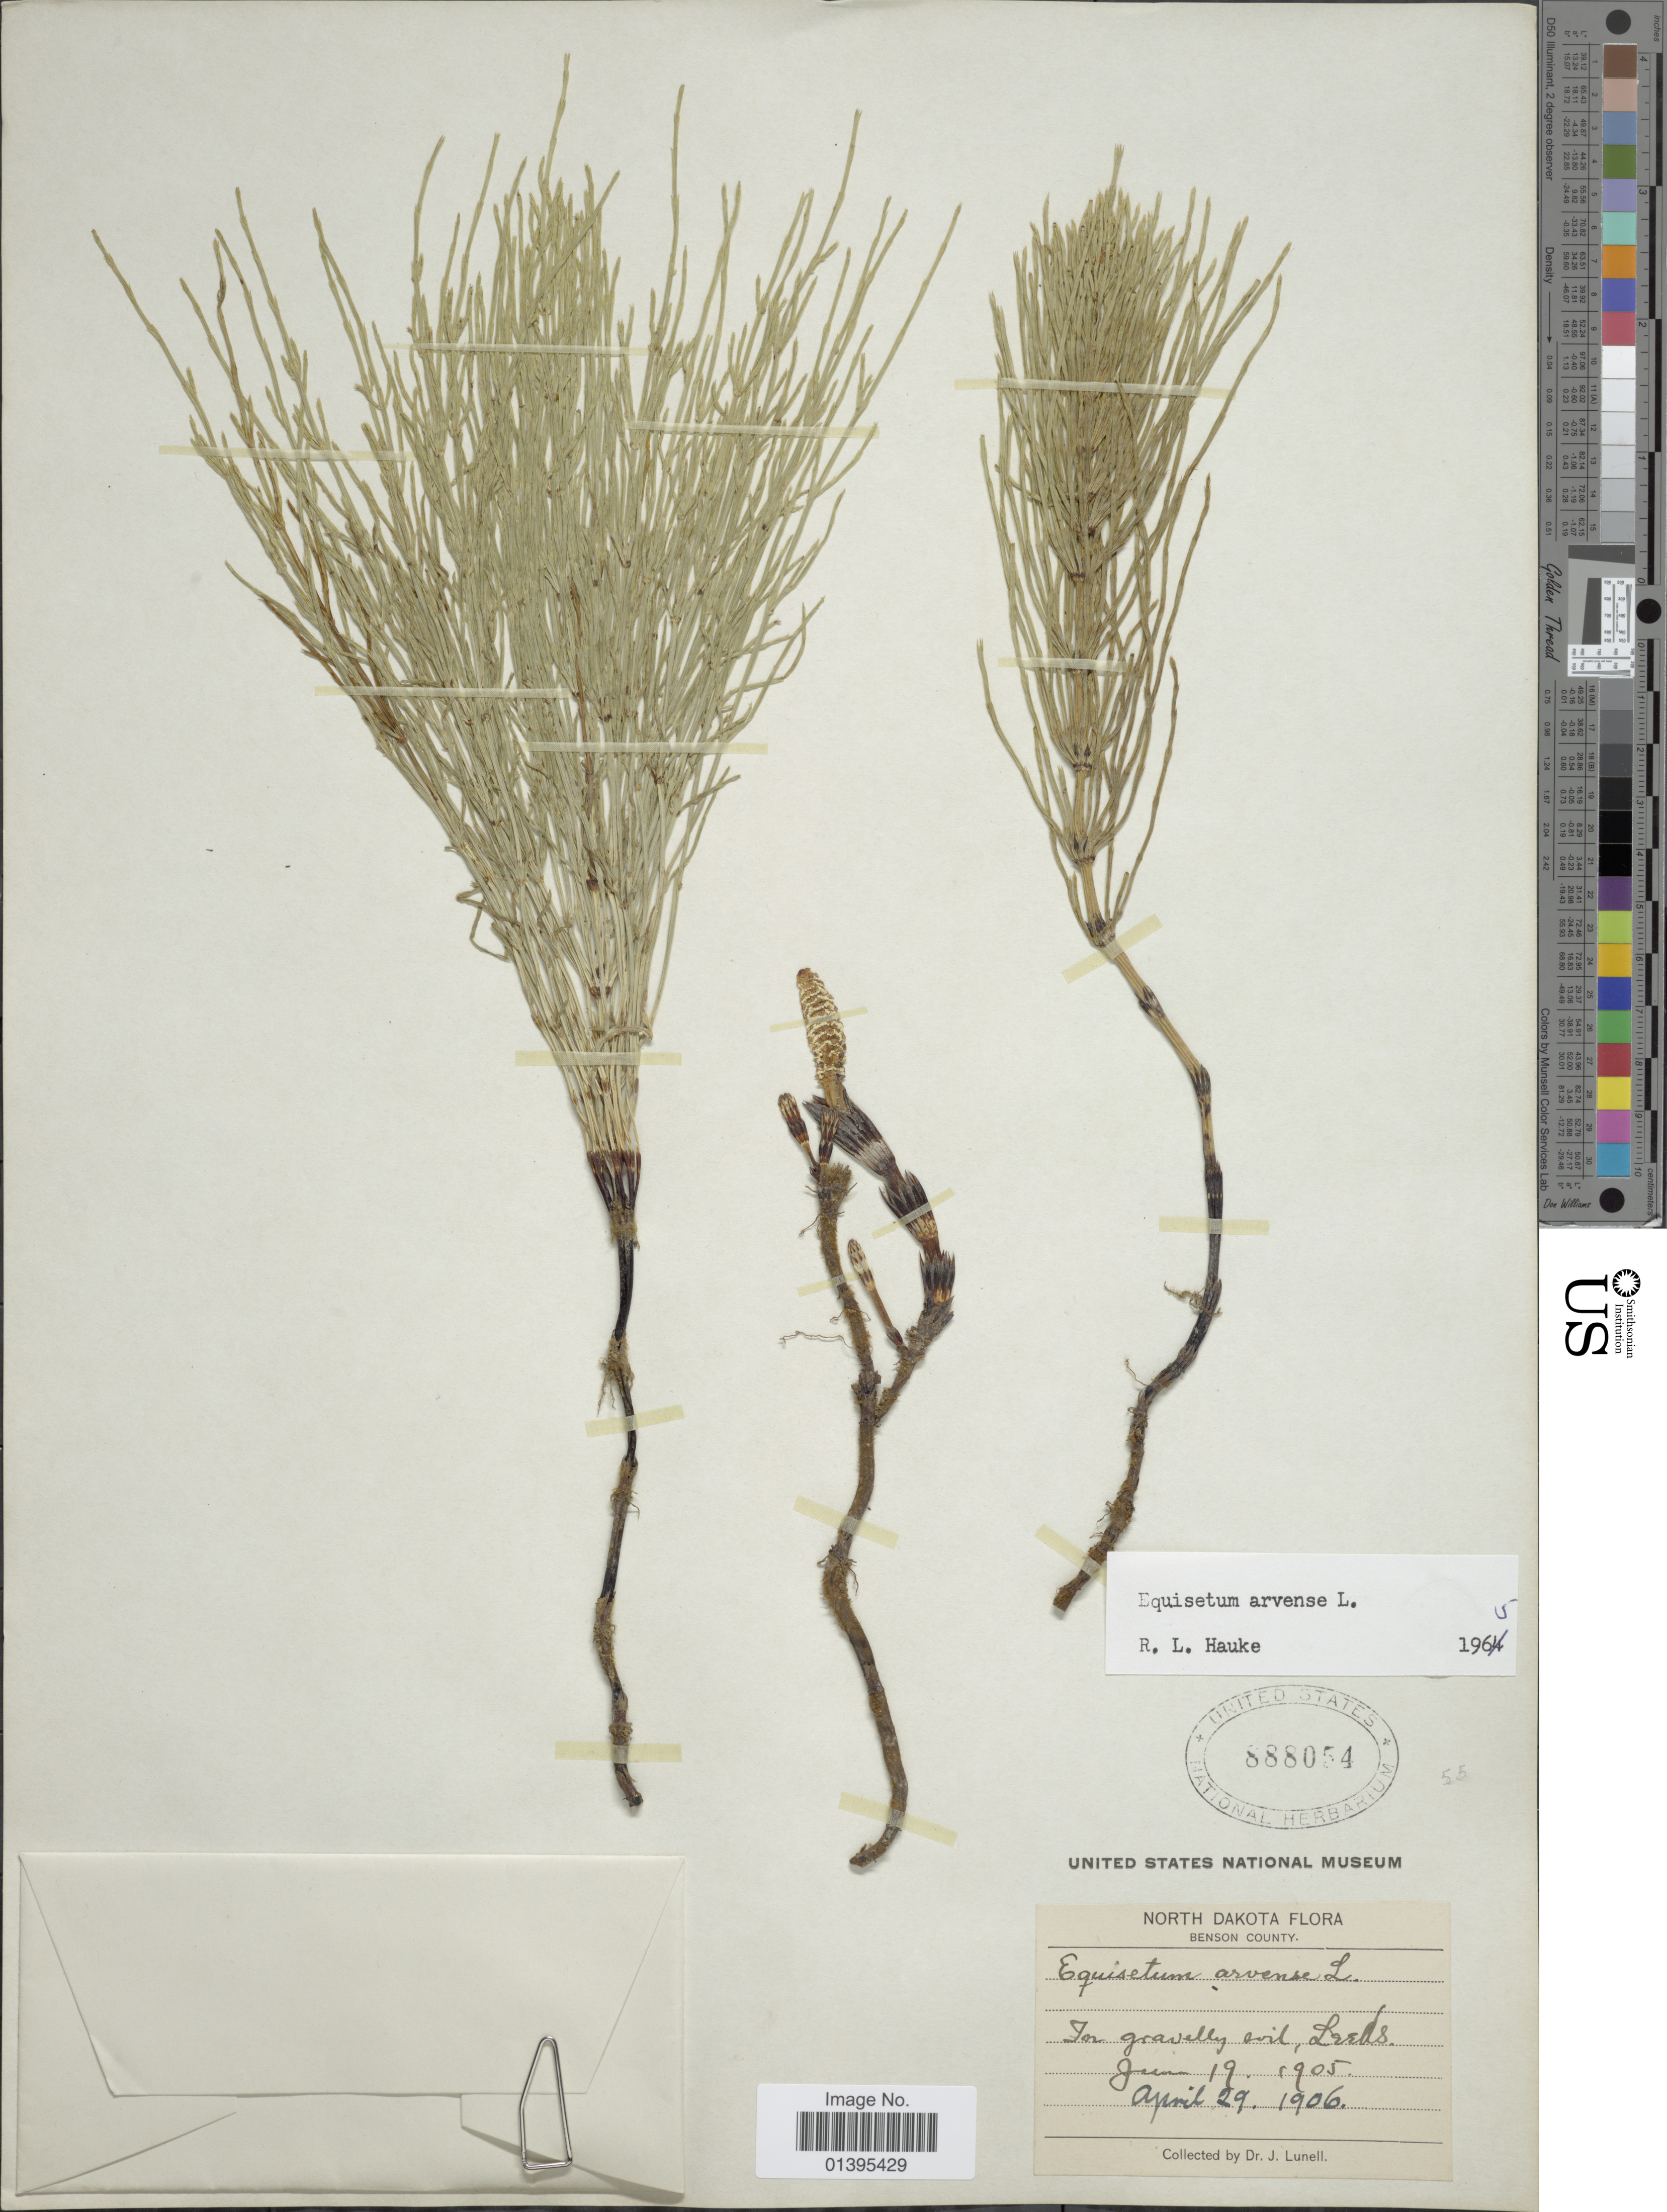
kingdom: Plantae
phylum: Tracheophyta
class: Polypodiopsida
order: Equisetales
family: Equisetaceae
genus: Equisetum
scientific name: Equisetum arvense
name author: L.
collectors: J. Lunell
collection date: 1905-06-19/1906-04-29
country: United States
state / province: North Dakota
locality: Benson County, in gravelly soil, Leeds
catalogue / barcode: US 888054